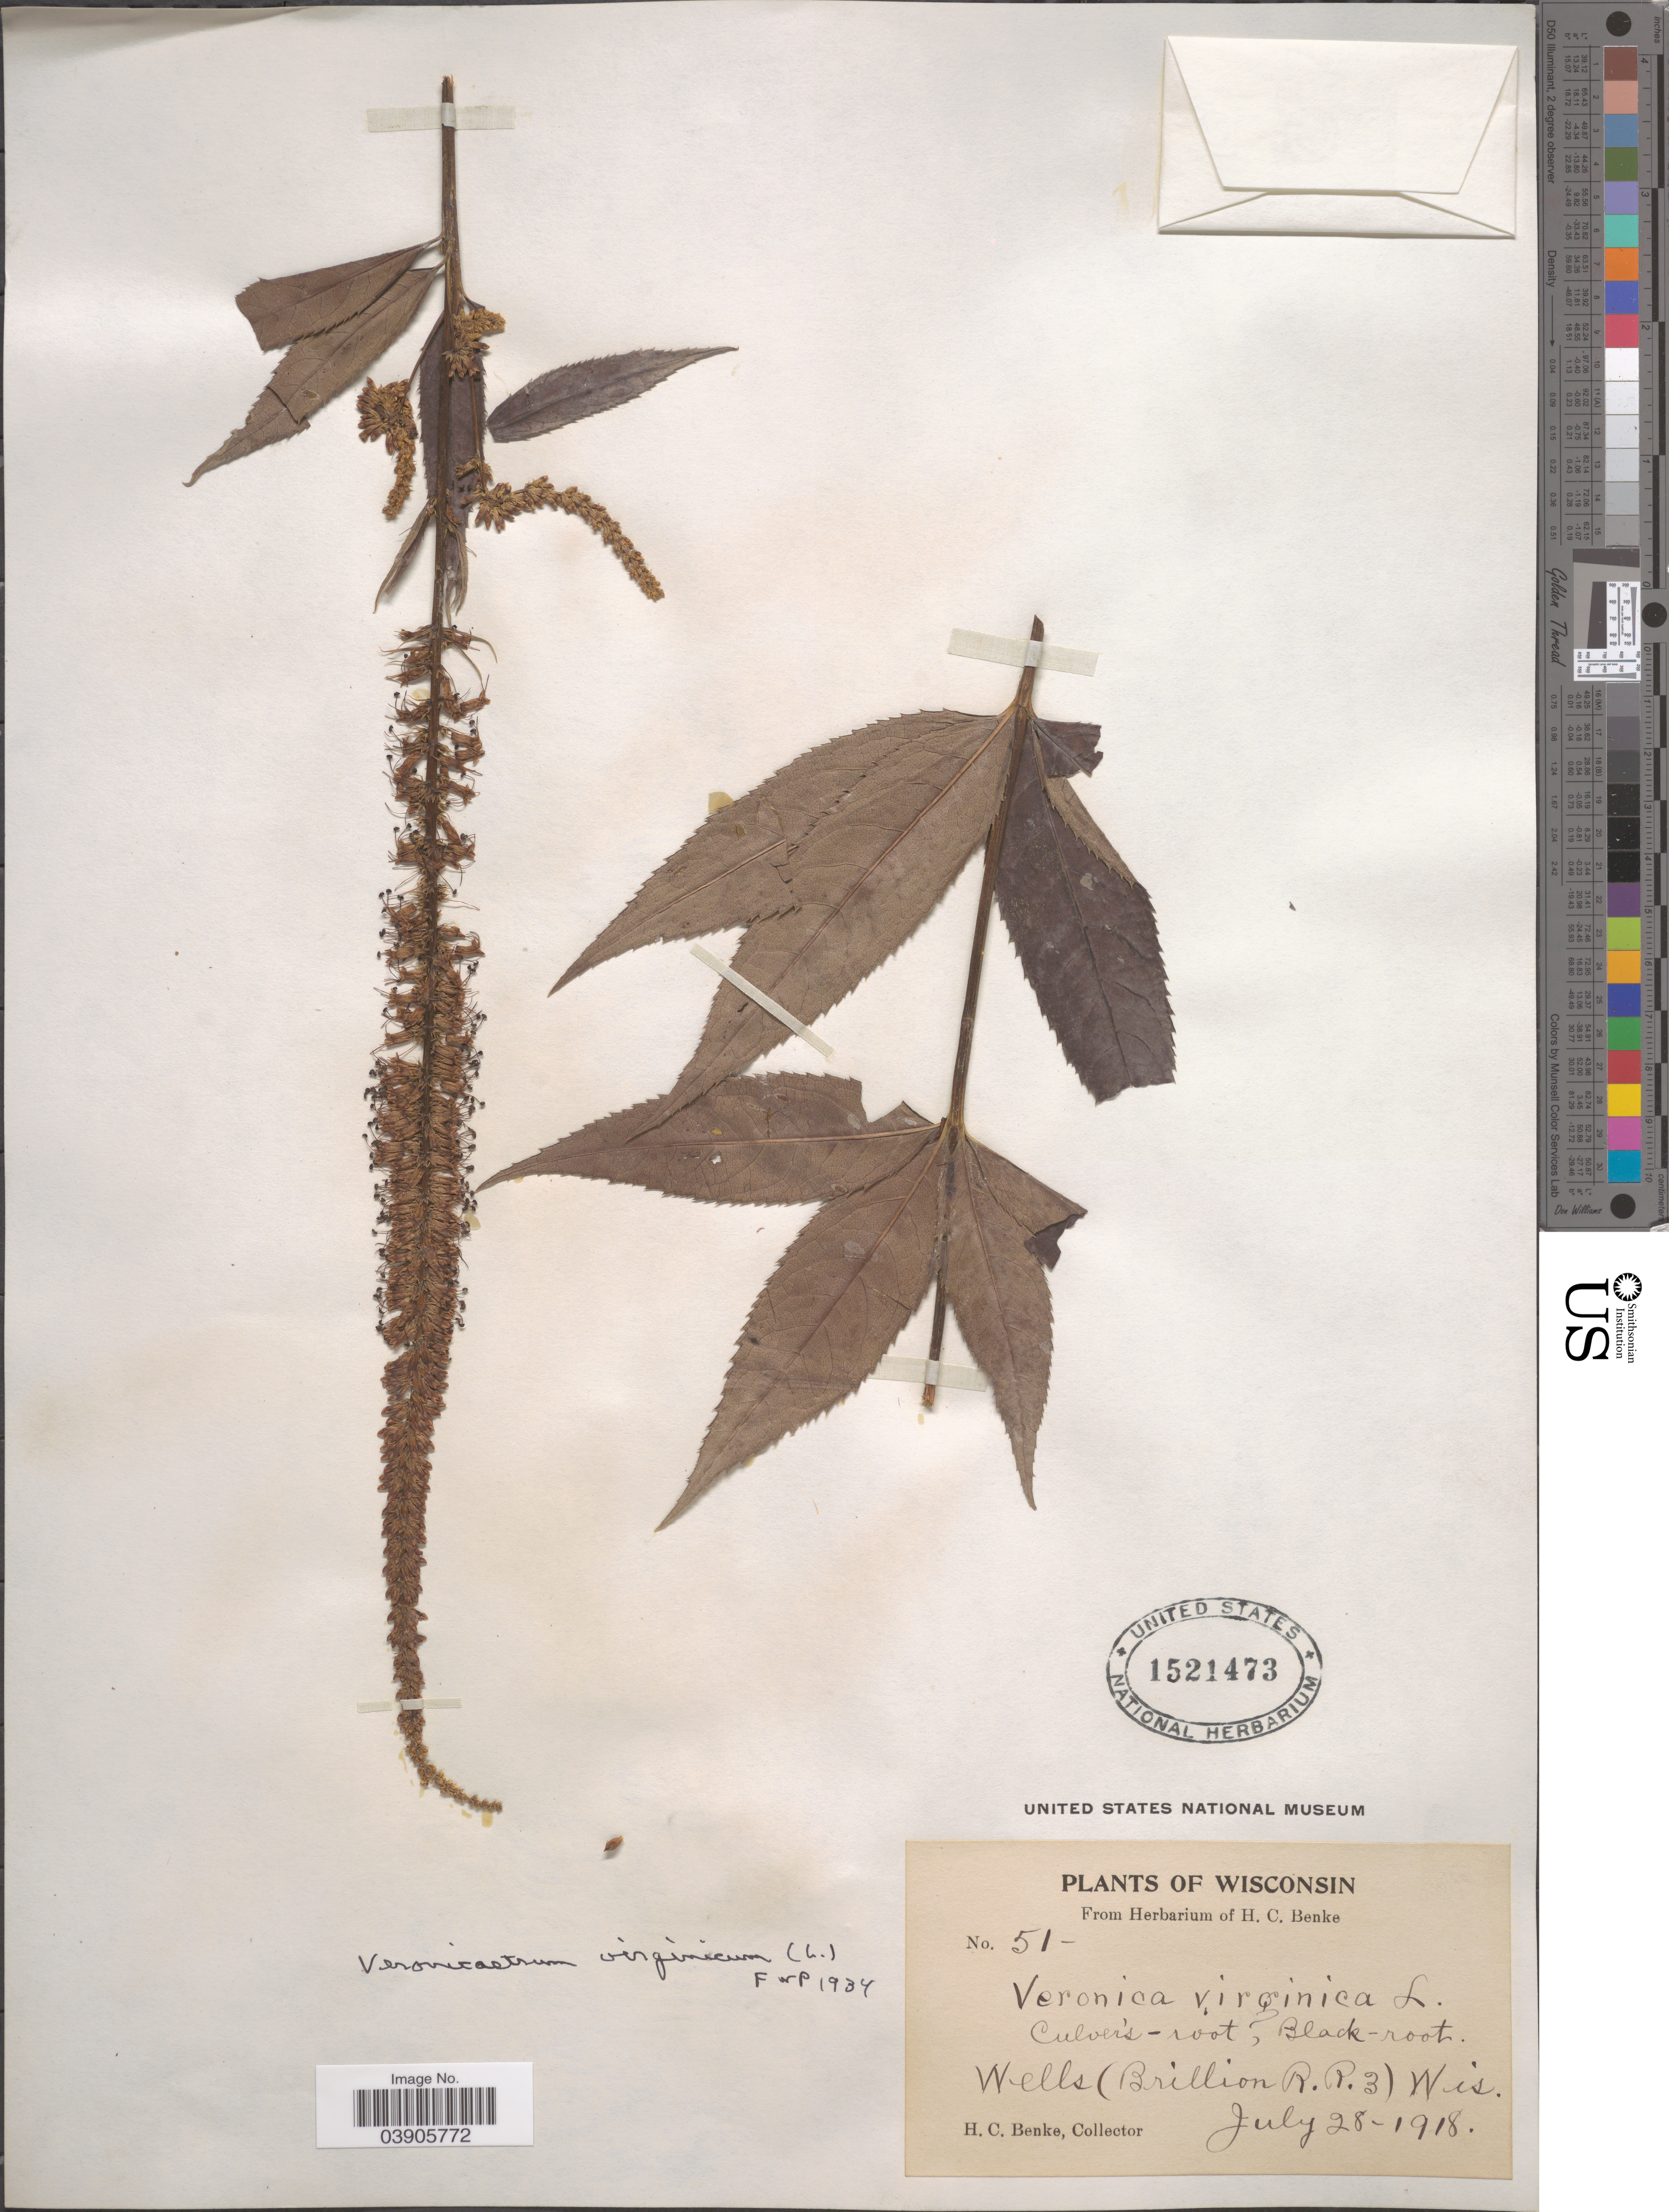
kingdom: Plantae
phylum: Tracheophyta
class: Magnoliopsida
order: Lamiales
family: Plantaginaceae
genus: Veronicastrum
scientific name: Veronicastrum virginicum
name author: (L.) Farw.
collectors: H. Benke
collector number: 51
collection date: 1918-07-28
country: United States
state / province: Wisconsin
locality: Wells (Brillion R.P.3).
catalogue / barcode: US 1521473